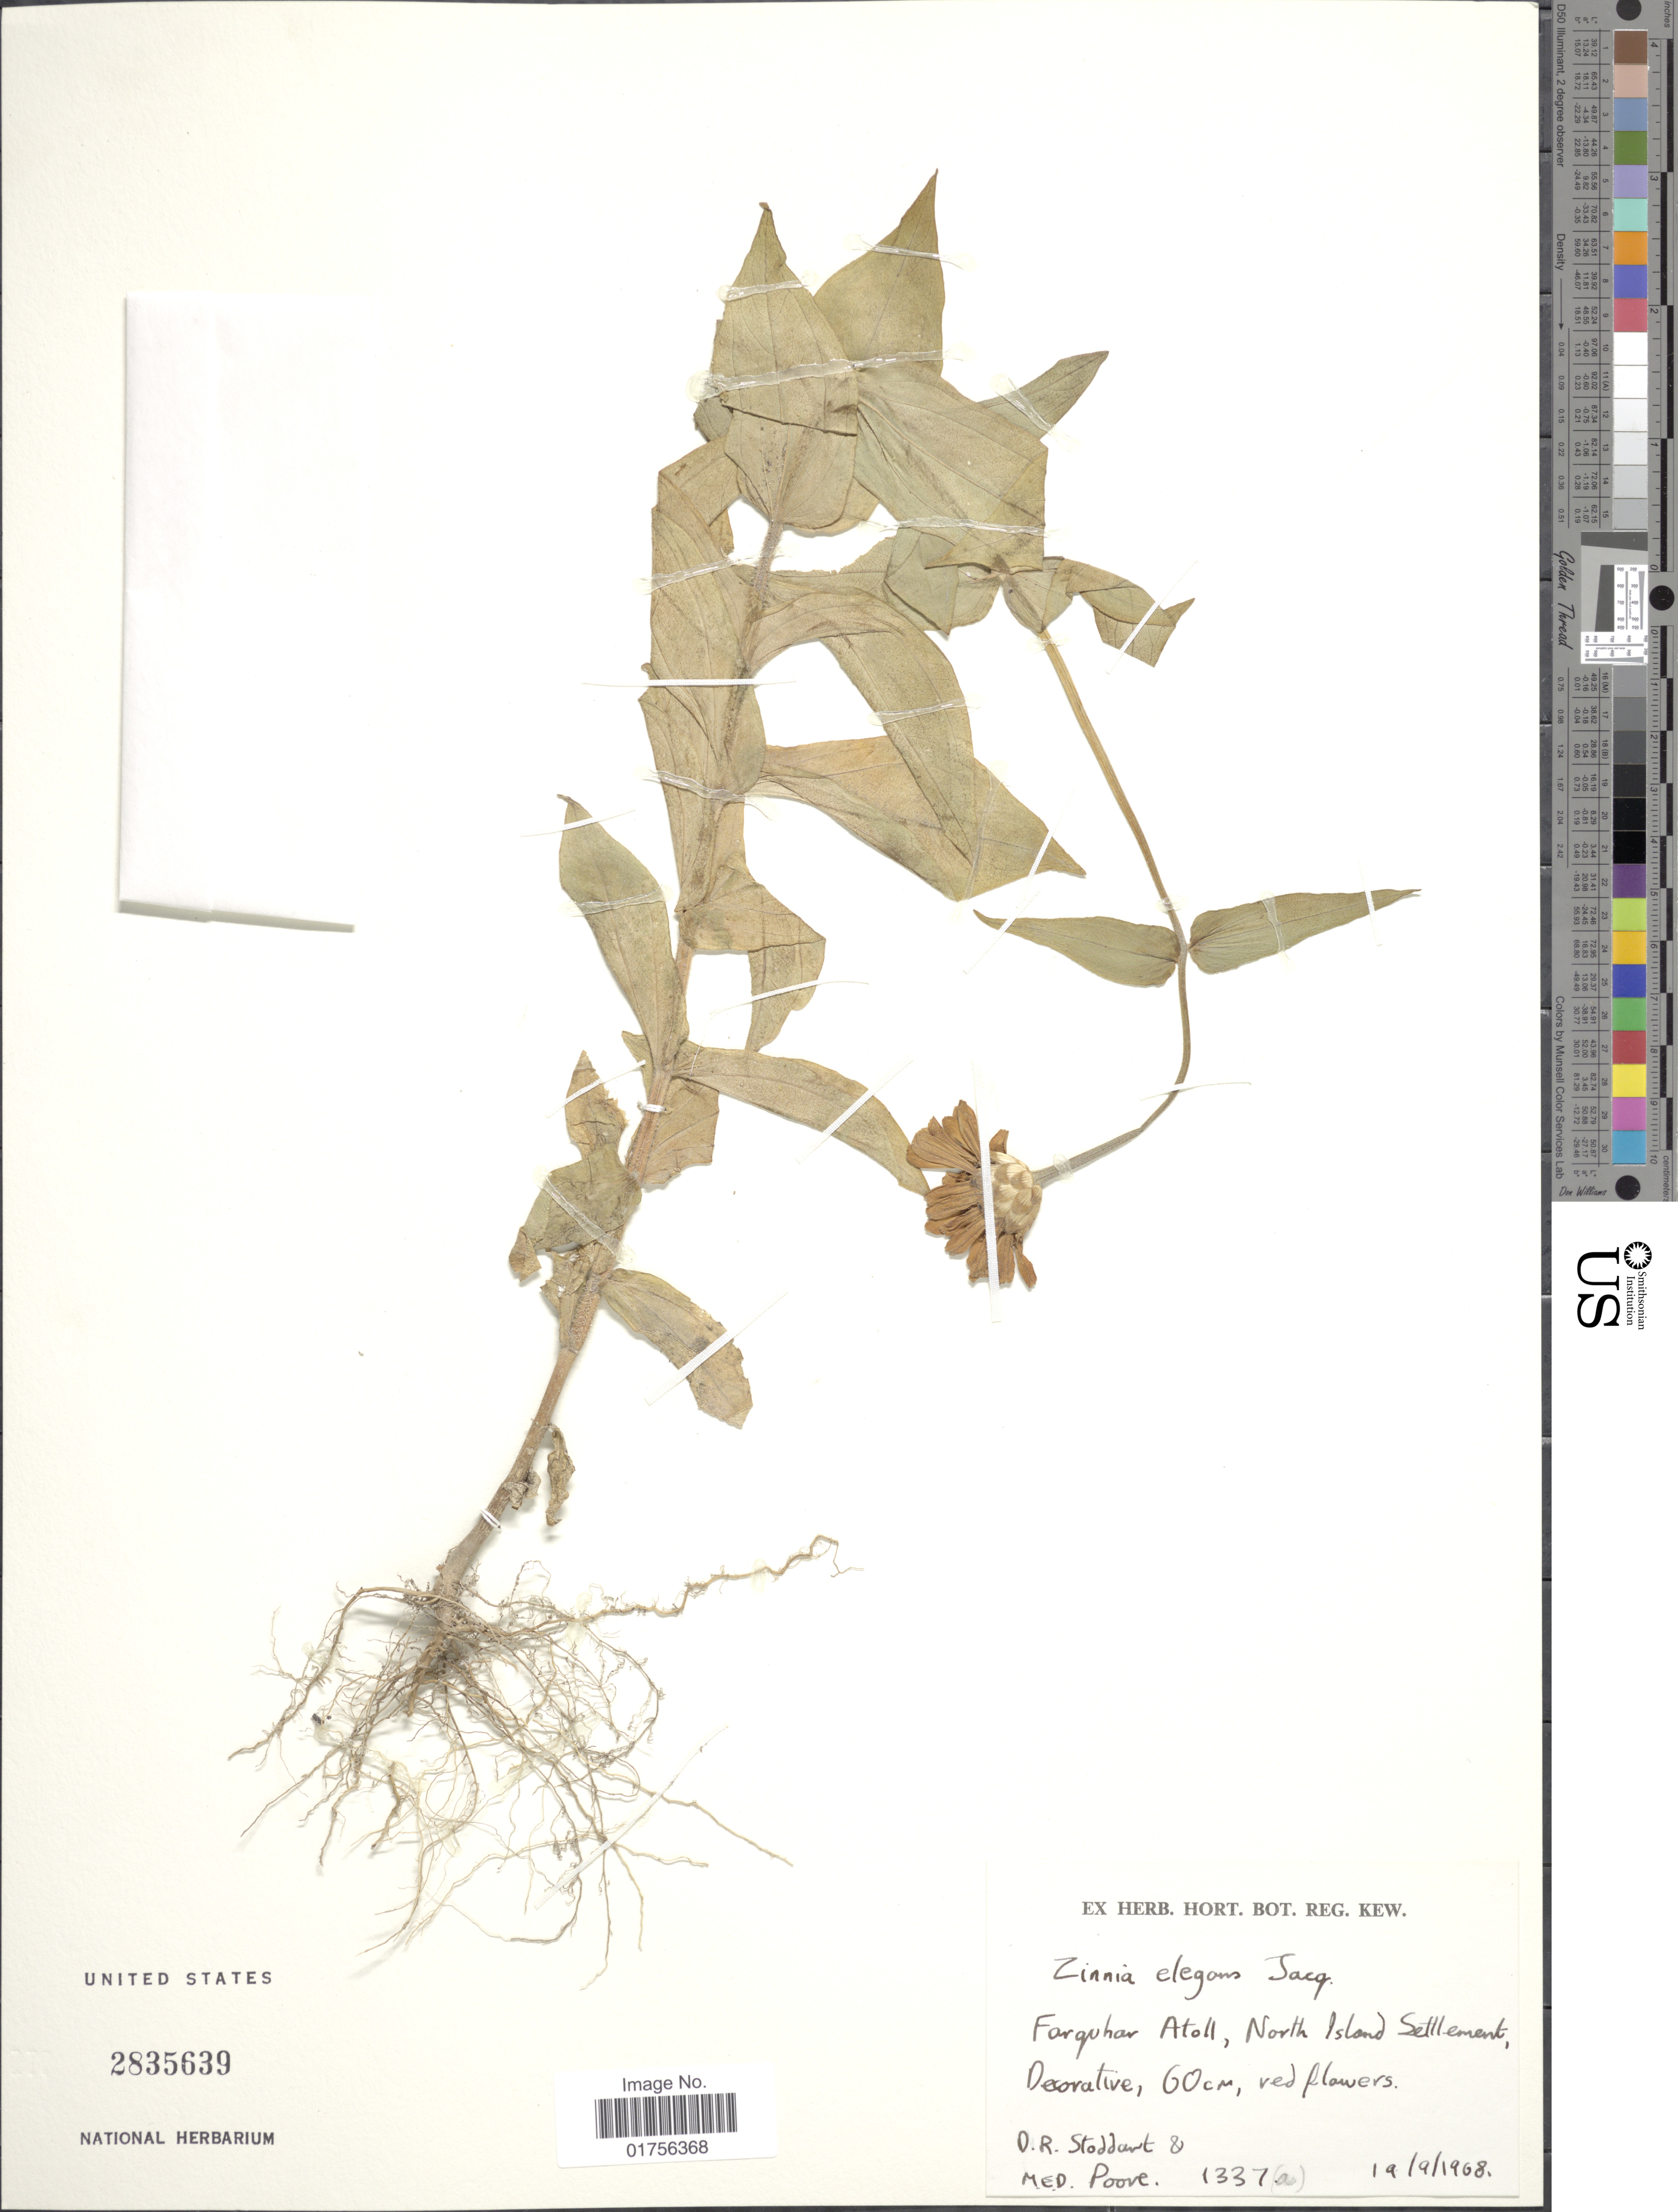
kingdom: Plantae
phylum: Tracheophyta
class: Magnoliopsida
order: Asterales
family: Asteraceae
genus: Zinnia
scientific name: Zinnia elegans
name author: Jacq.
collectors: D. R. Stoddart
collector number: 1337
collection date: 1968-09-19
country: Seychelles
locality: Farquhar Atoll, North Island Settlement, Decorative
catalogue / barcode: US 2835639